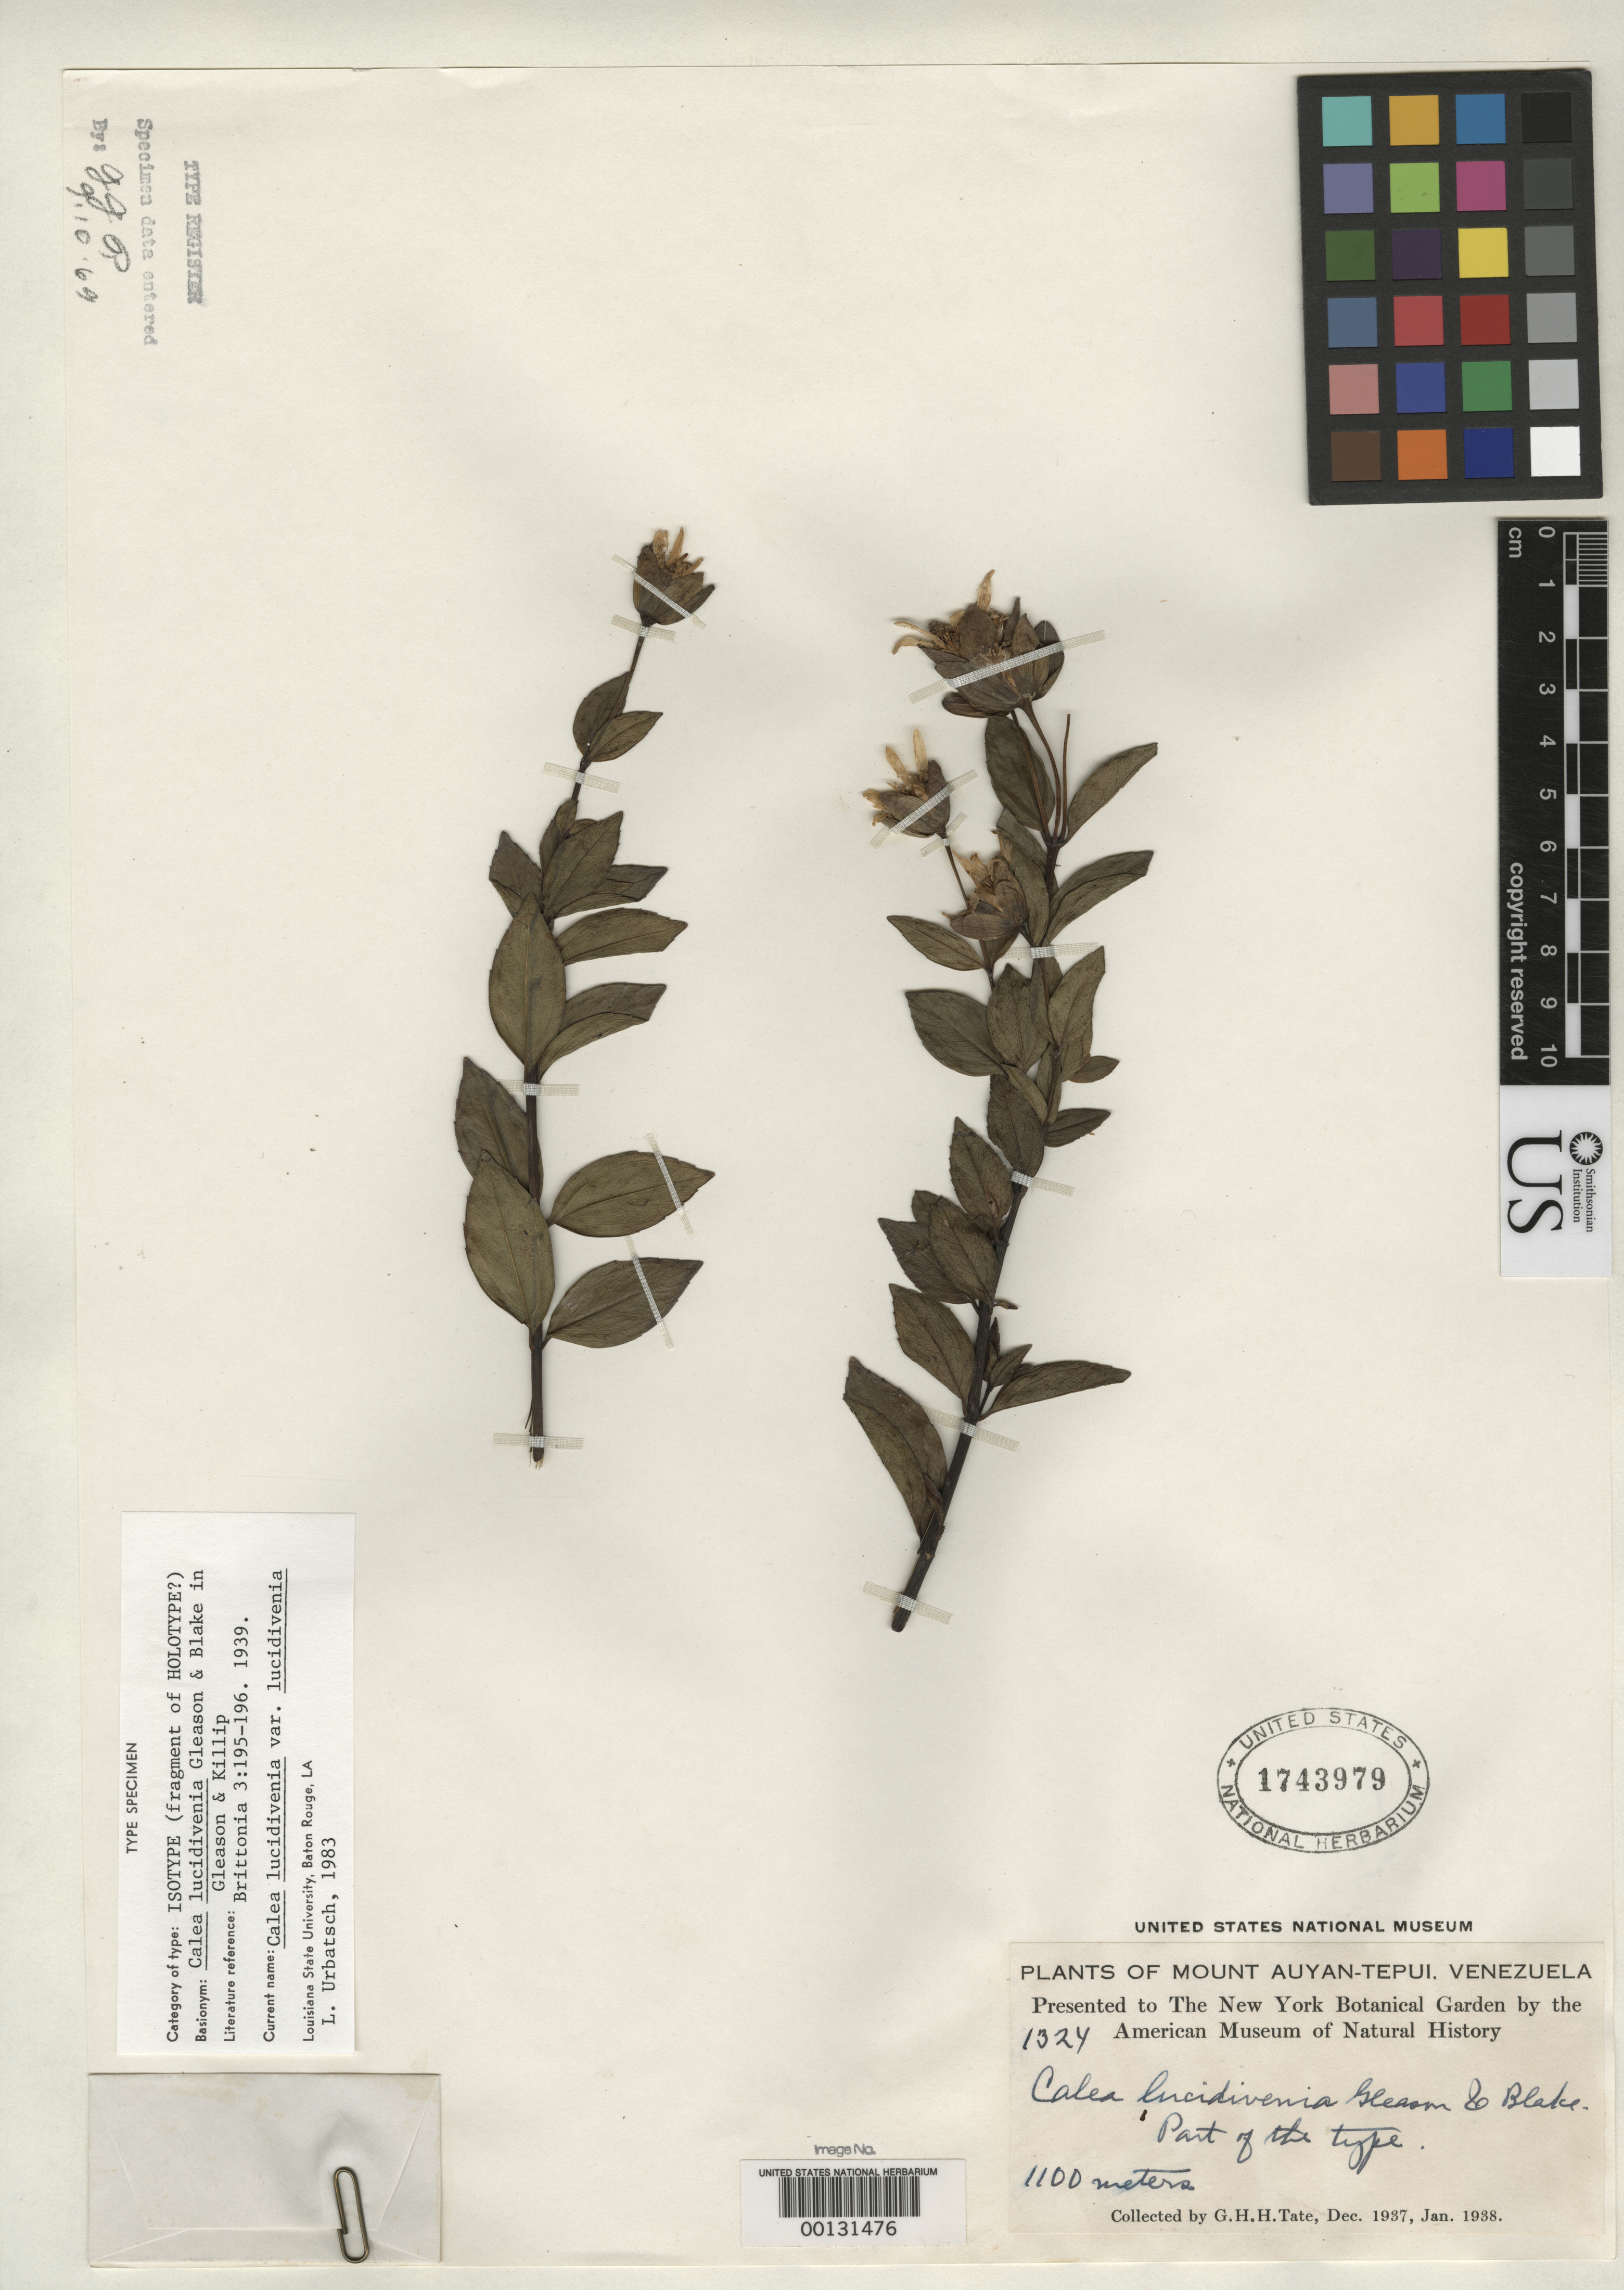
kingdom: Plantae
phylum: Tracheophyta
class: Magnoliopsida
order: Asterales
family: Asteraceae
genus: Calea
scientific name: Calea lucidivenia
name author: Gleason & S.F. Blake in Gleason & Killip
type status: Isotype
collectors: G. H. H.Tate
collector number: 1324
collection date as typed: Dec 1937 to -- Jan 1938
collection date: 1937-12/1938-01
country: Venezuela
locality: Mt. Auyantepui.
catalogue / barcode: US 1743979